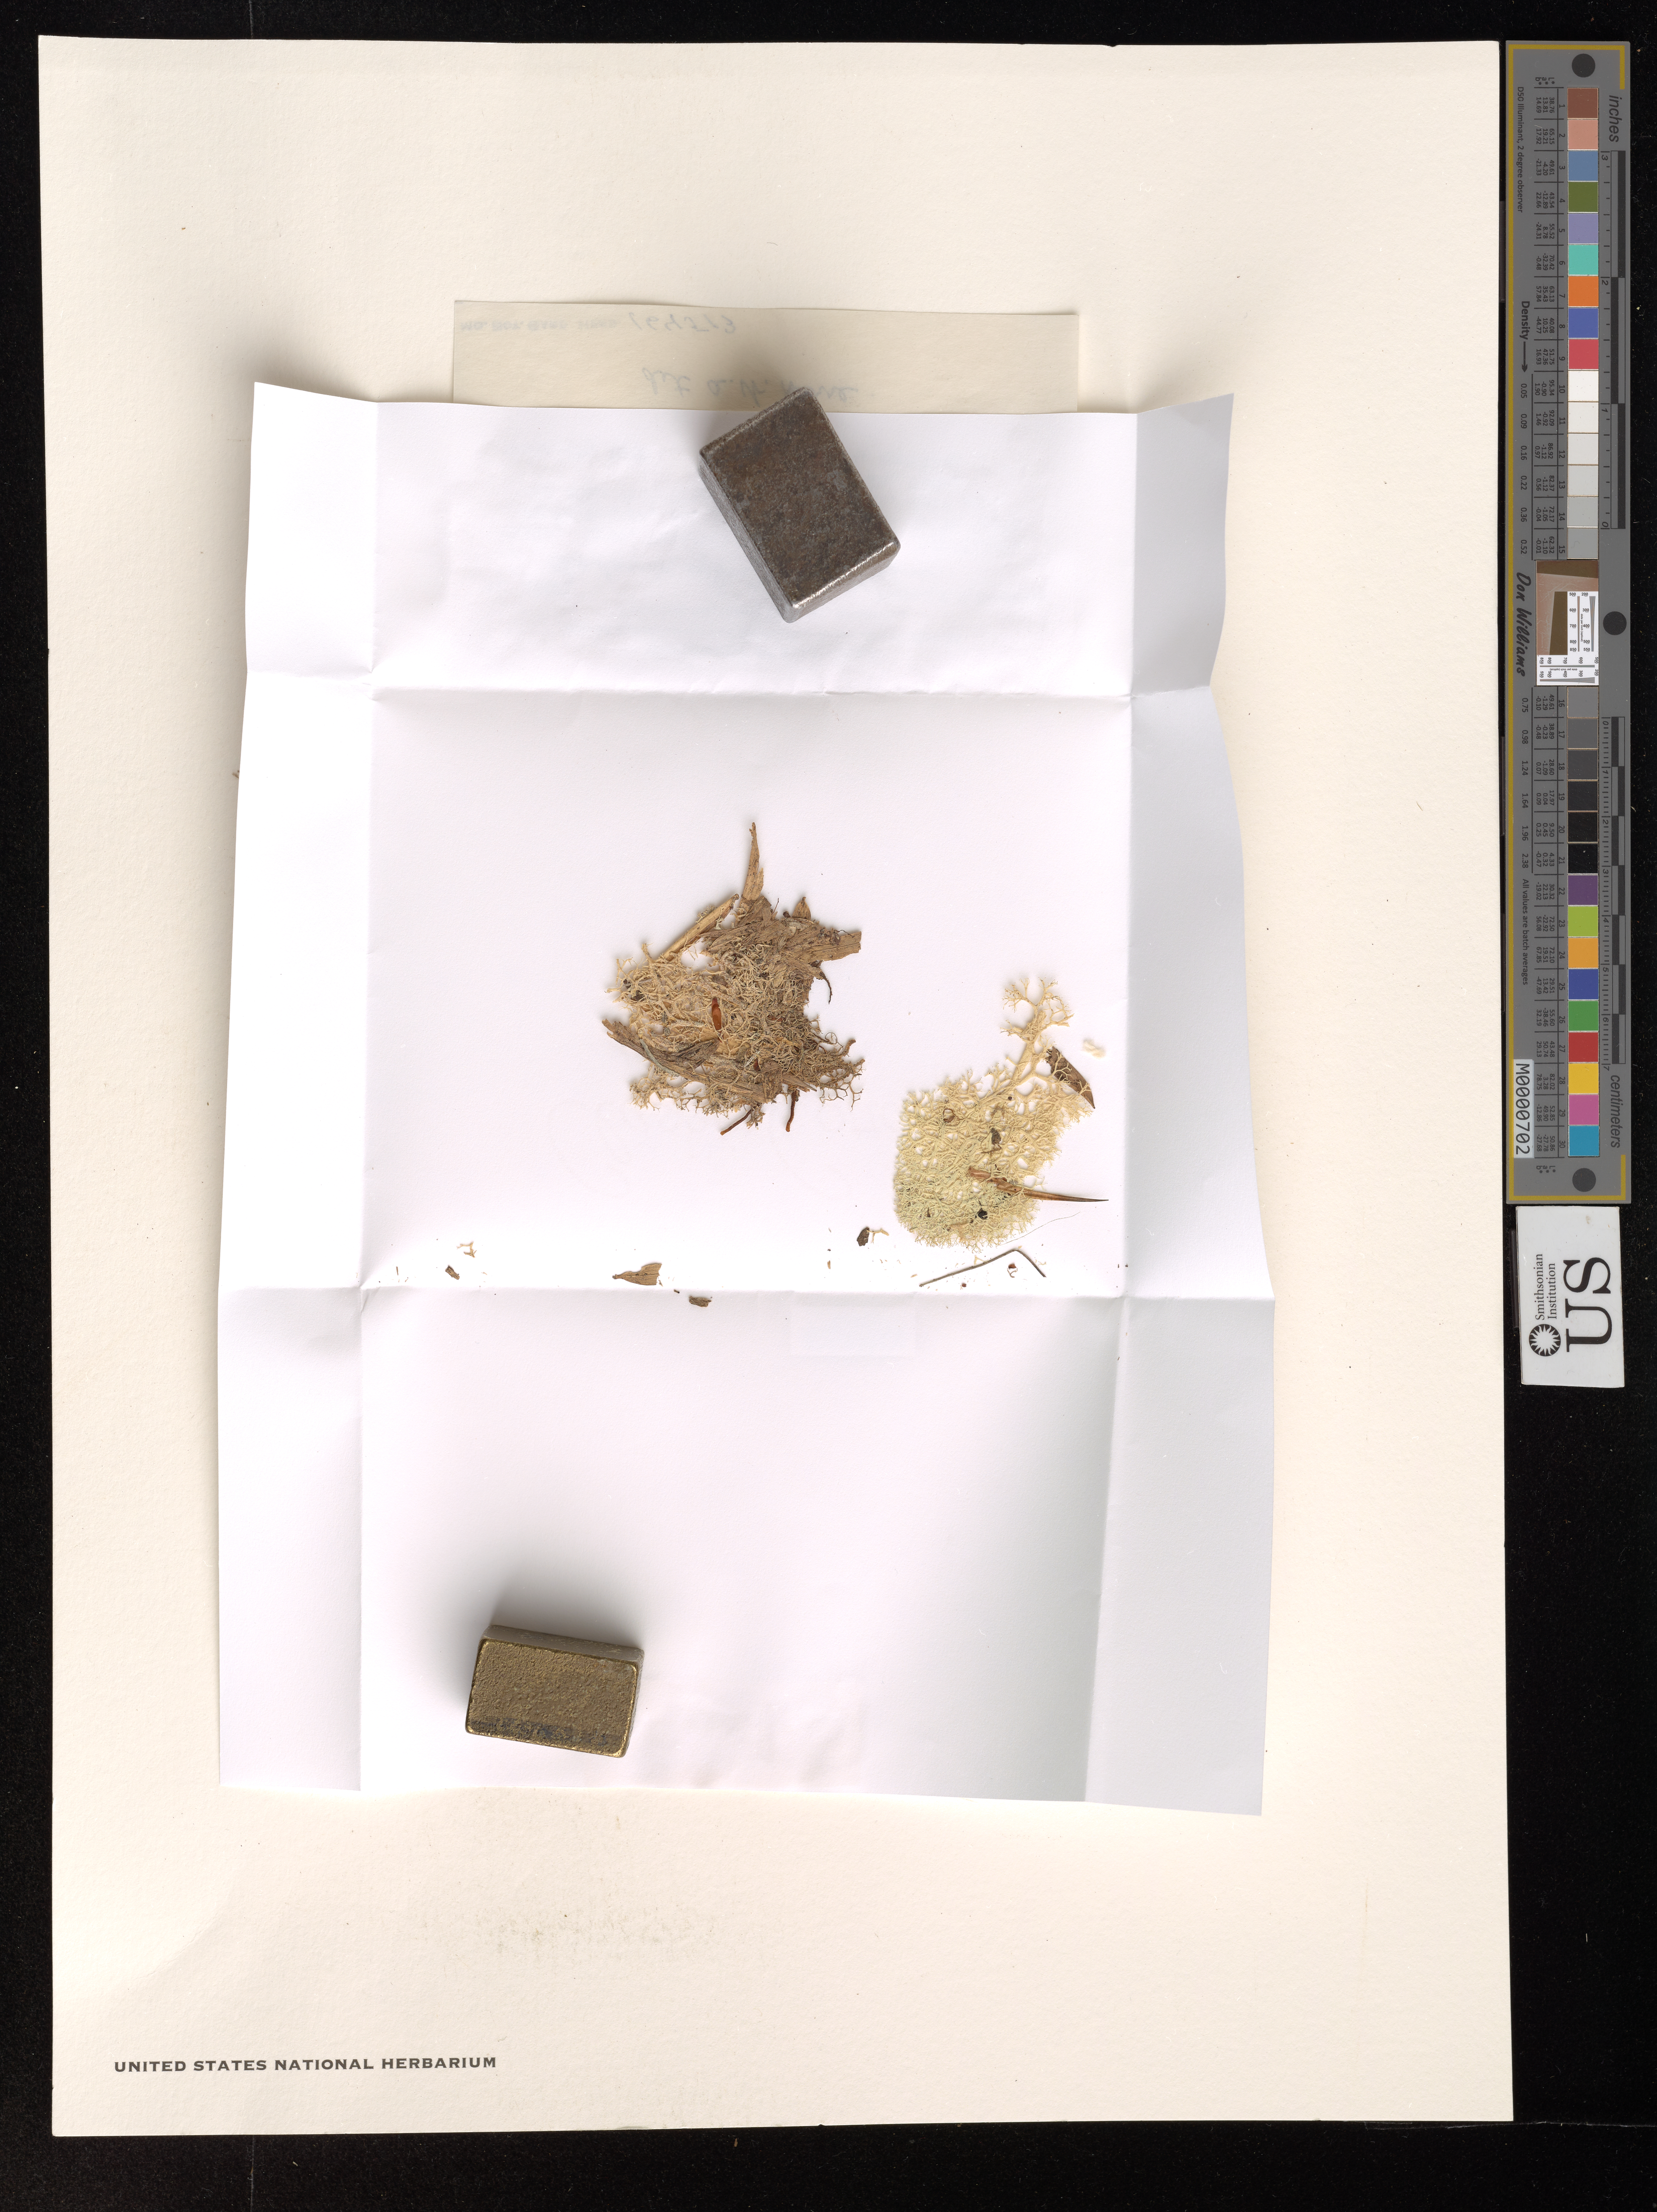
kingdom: Fungi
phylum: Ascomycota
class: Lecanoromycetes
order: Lecanorales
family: Cladoniaceae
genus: Cladonia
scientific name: Cladonia sylvatica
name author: (L.) Hoffm.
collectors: J. Morrison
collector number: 17631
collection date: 1939-03-30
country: Chile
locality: Prov. Valdivia, Depto. Osorno. Cordillera Pelada, ca. 30km from San Juan de la Costa and 60km from Osorno.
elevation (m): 780